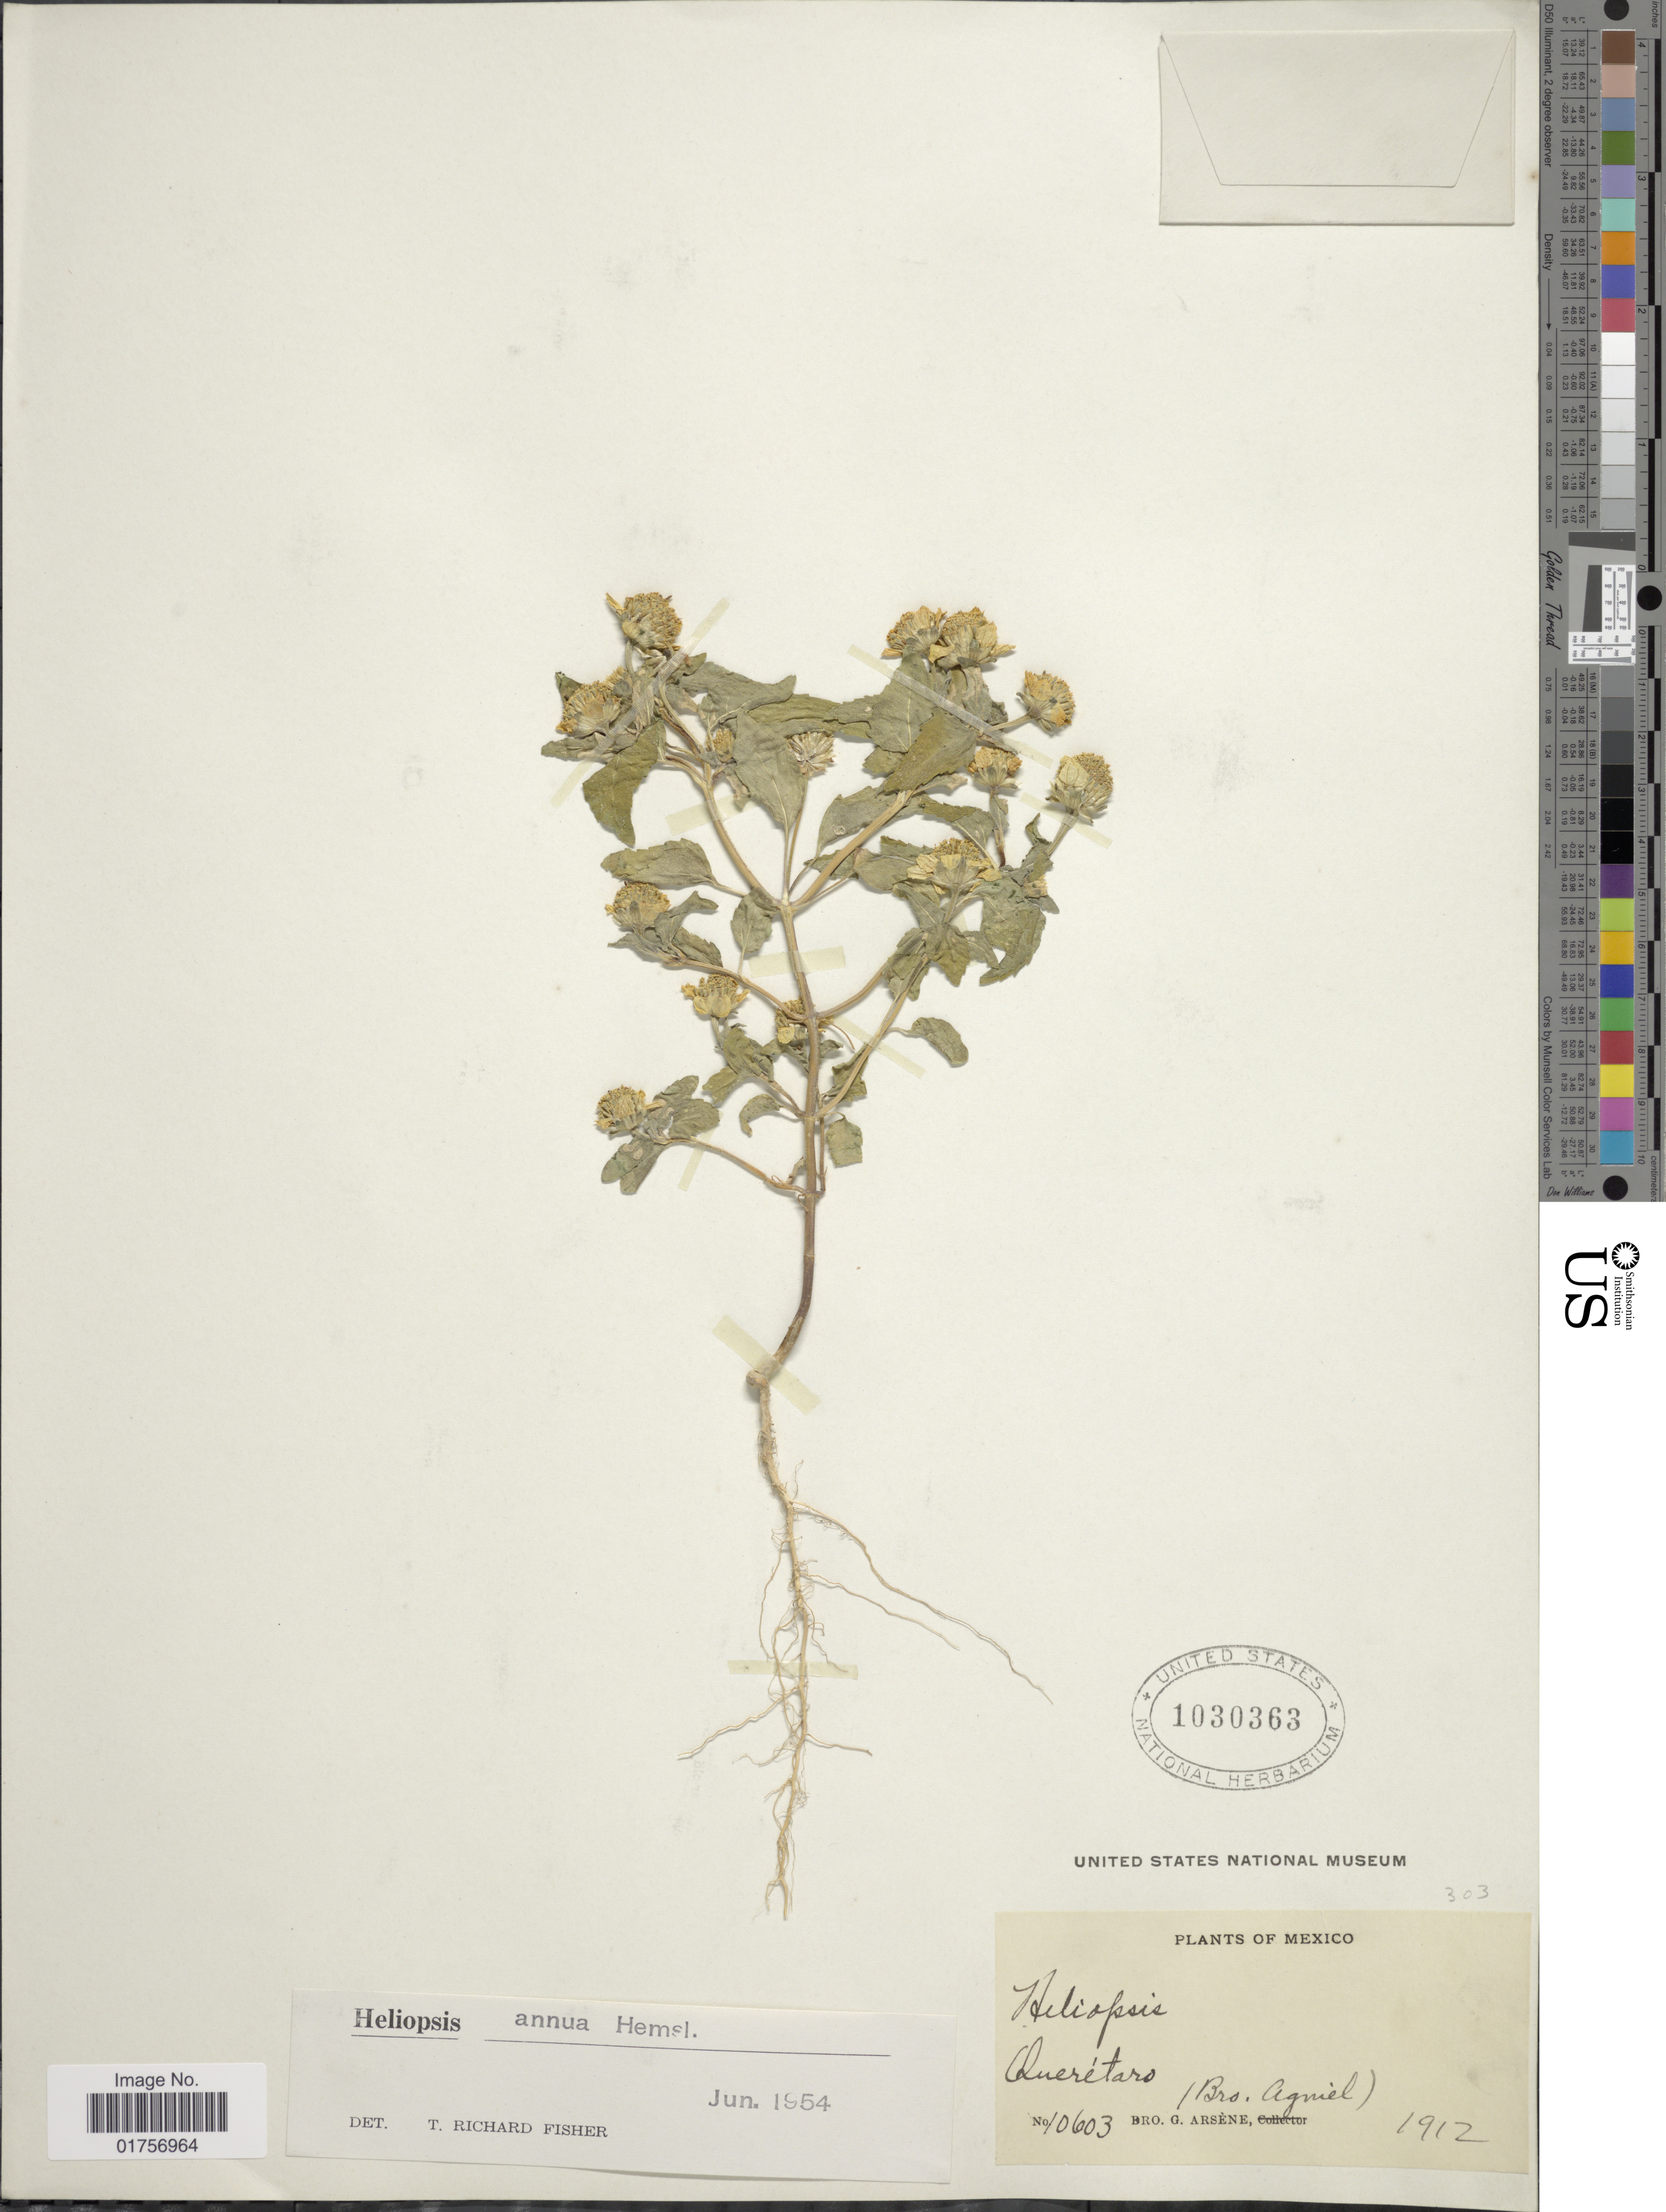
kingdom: Plantae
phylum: Tracheophyta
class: Magnoliopsida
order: Asterales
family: Asteraceae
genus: Heliopsis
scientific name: Heliopsis annua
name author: Hemsl.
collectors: Bro. Agniel & Bro. G. Arsène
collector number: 10603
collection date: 1912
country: Mexico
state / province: Querétaro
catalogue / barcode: US 1030363